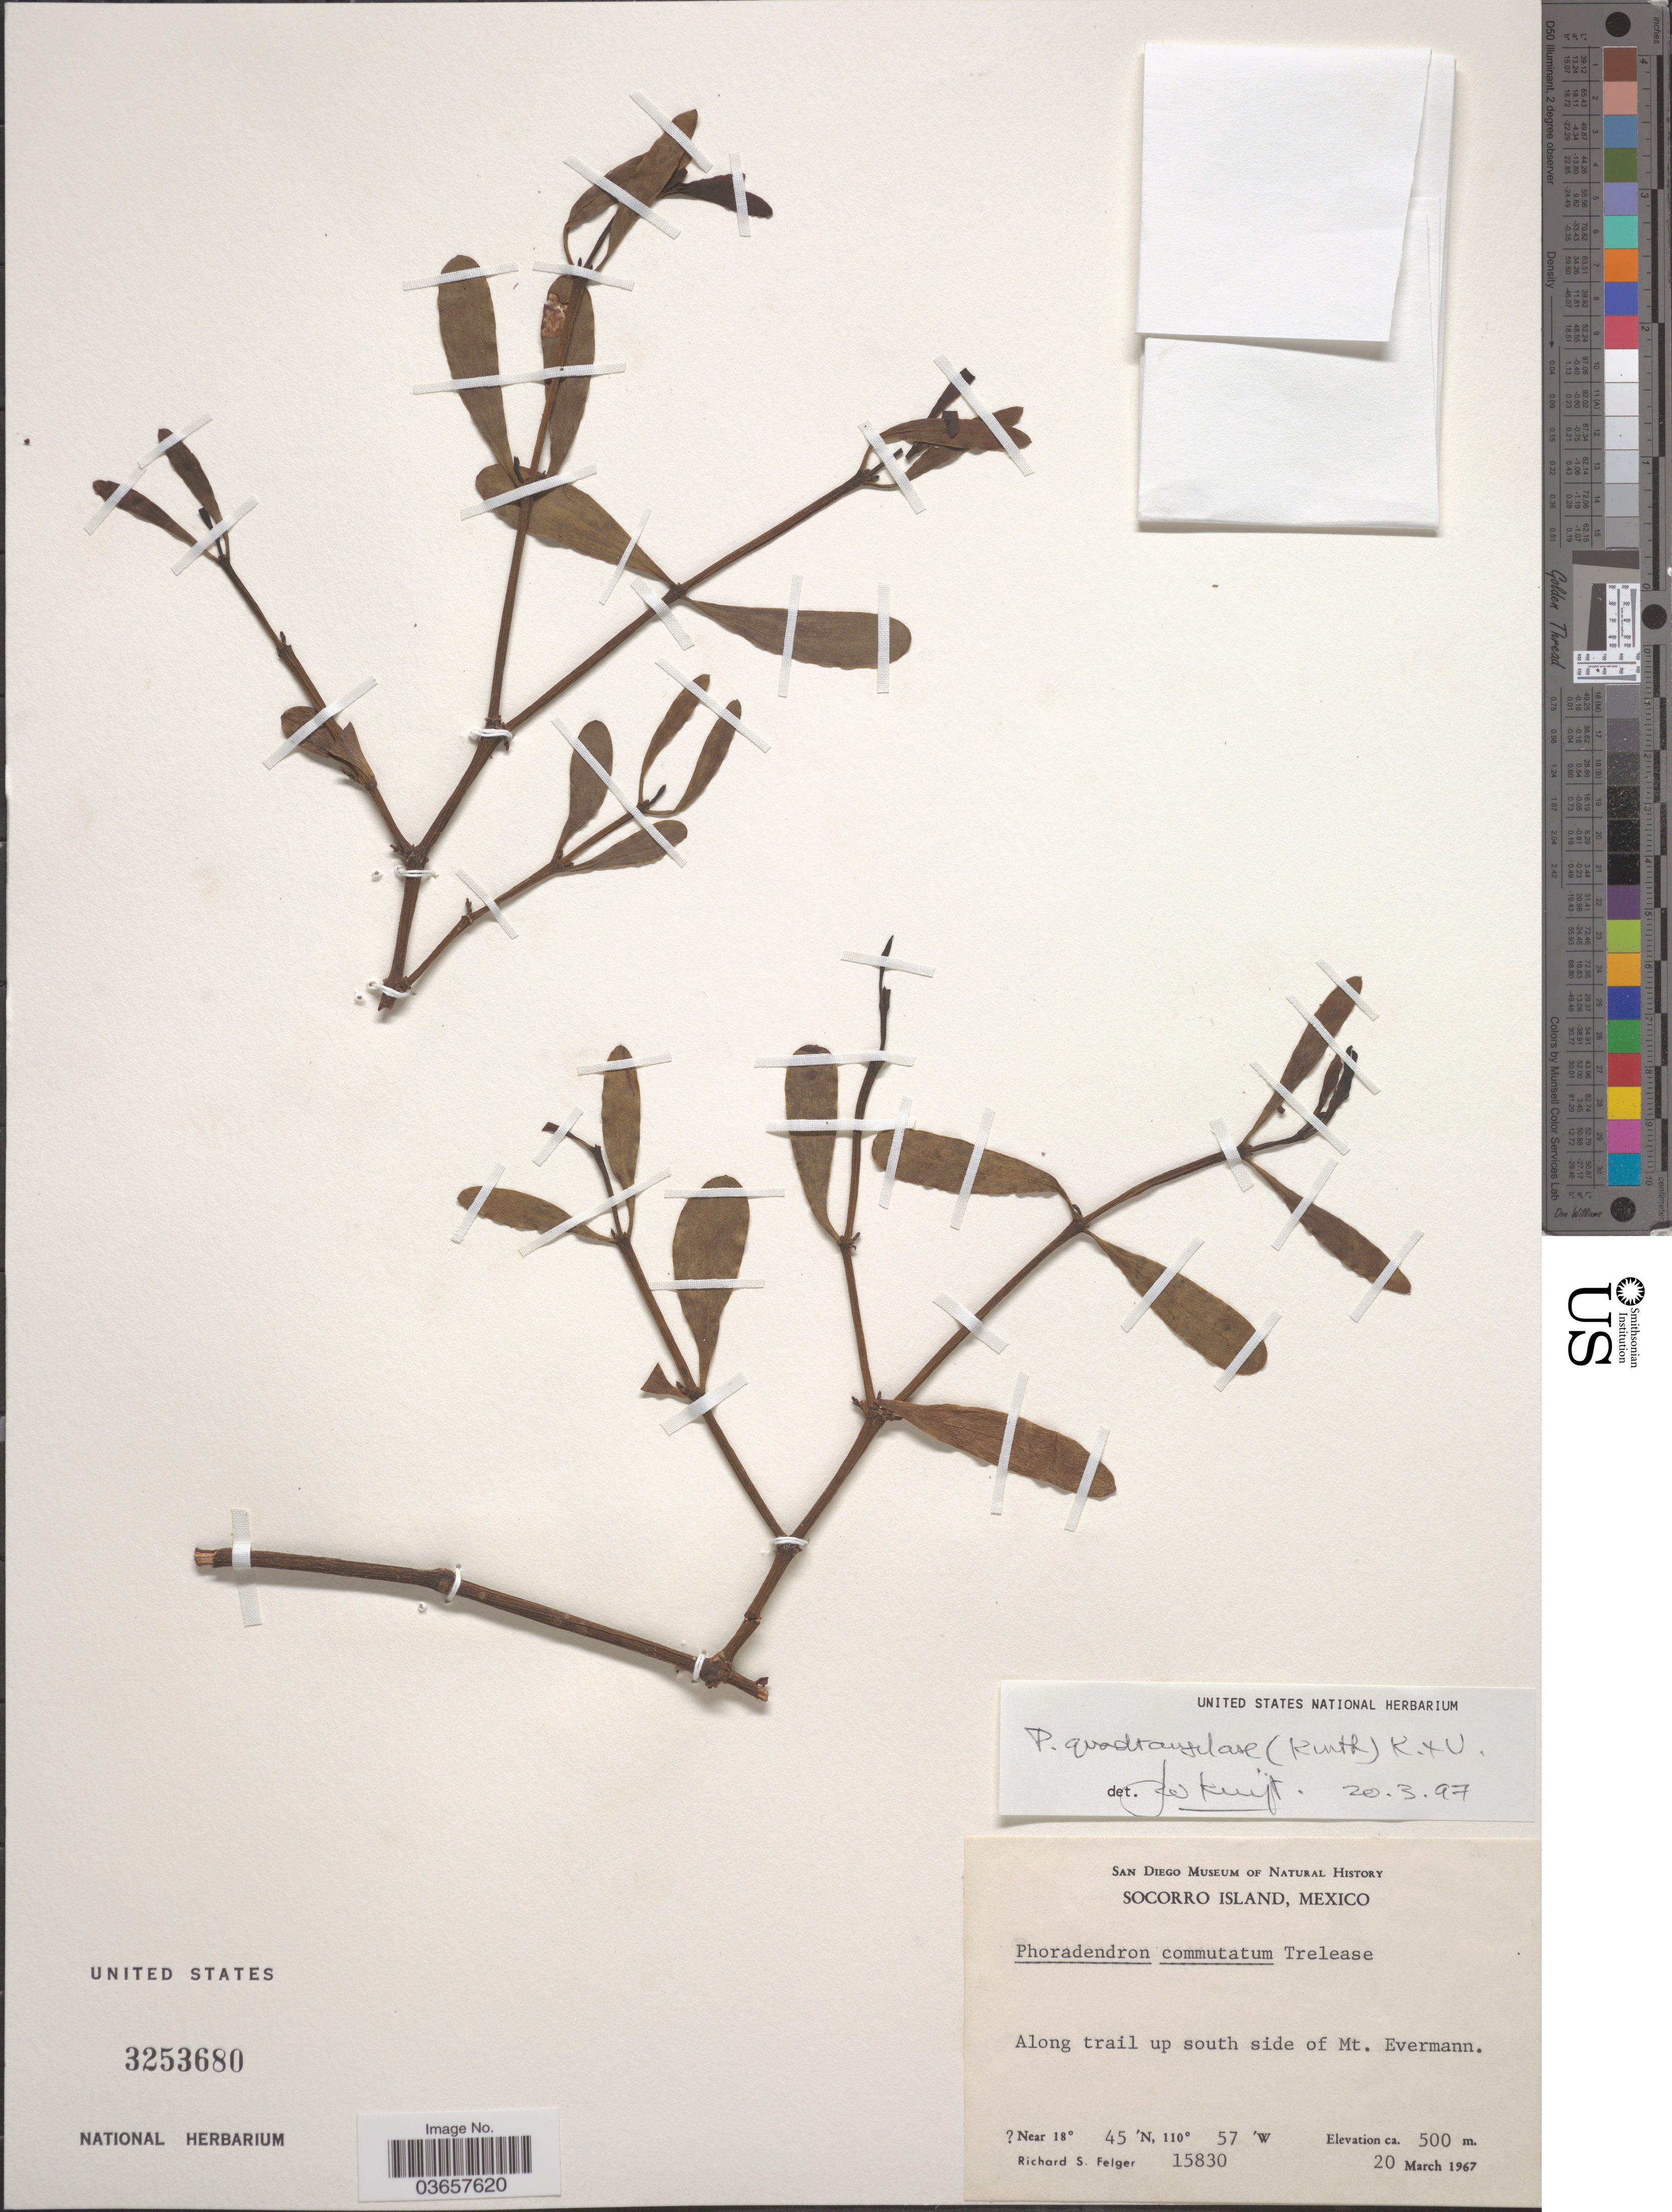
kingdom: Plantae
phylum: Tracheophyta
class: Magnoliopsida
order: Santalales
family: Viscaceae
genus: Phoradendron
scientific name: Phoradendron quadrangulare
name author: (Kunth) Griseb.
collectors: R. S. Felger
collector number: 15830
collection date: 1967-03-20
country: Mexico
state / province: Colima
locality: Socorro Island. Along trail up south side of Mt. Evermann.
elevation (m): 500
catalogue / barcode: US 3253680